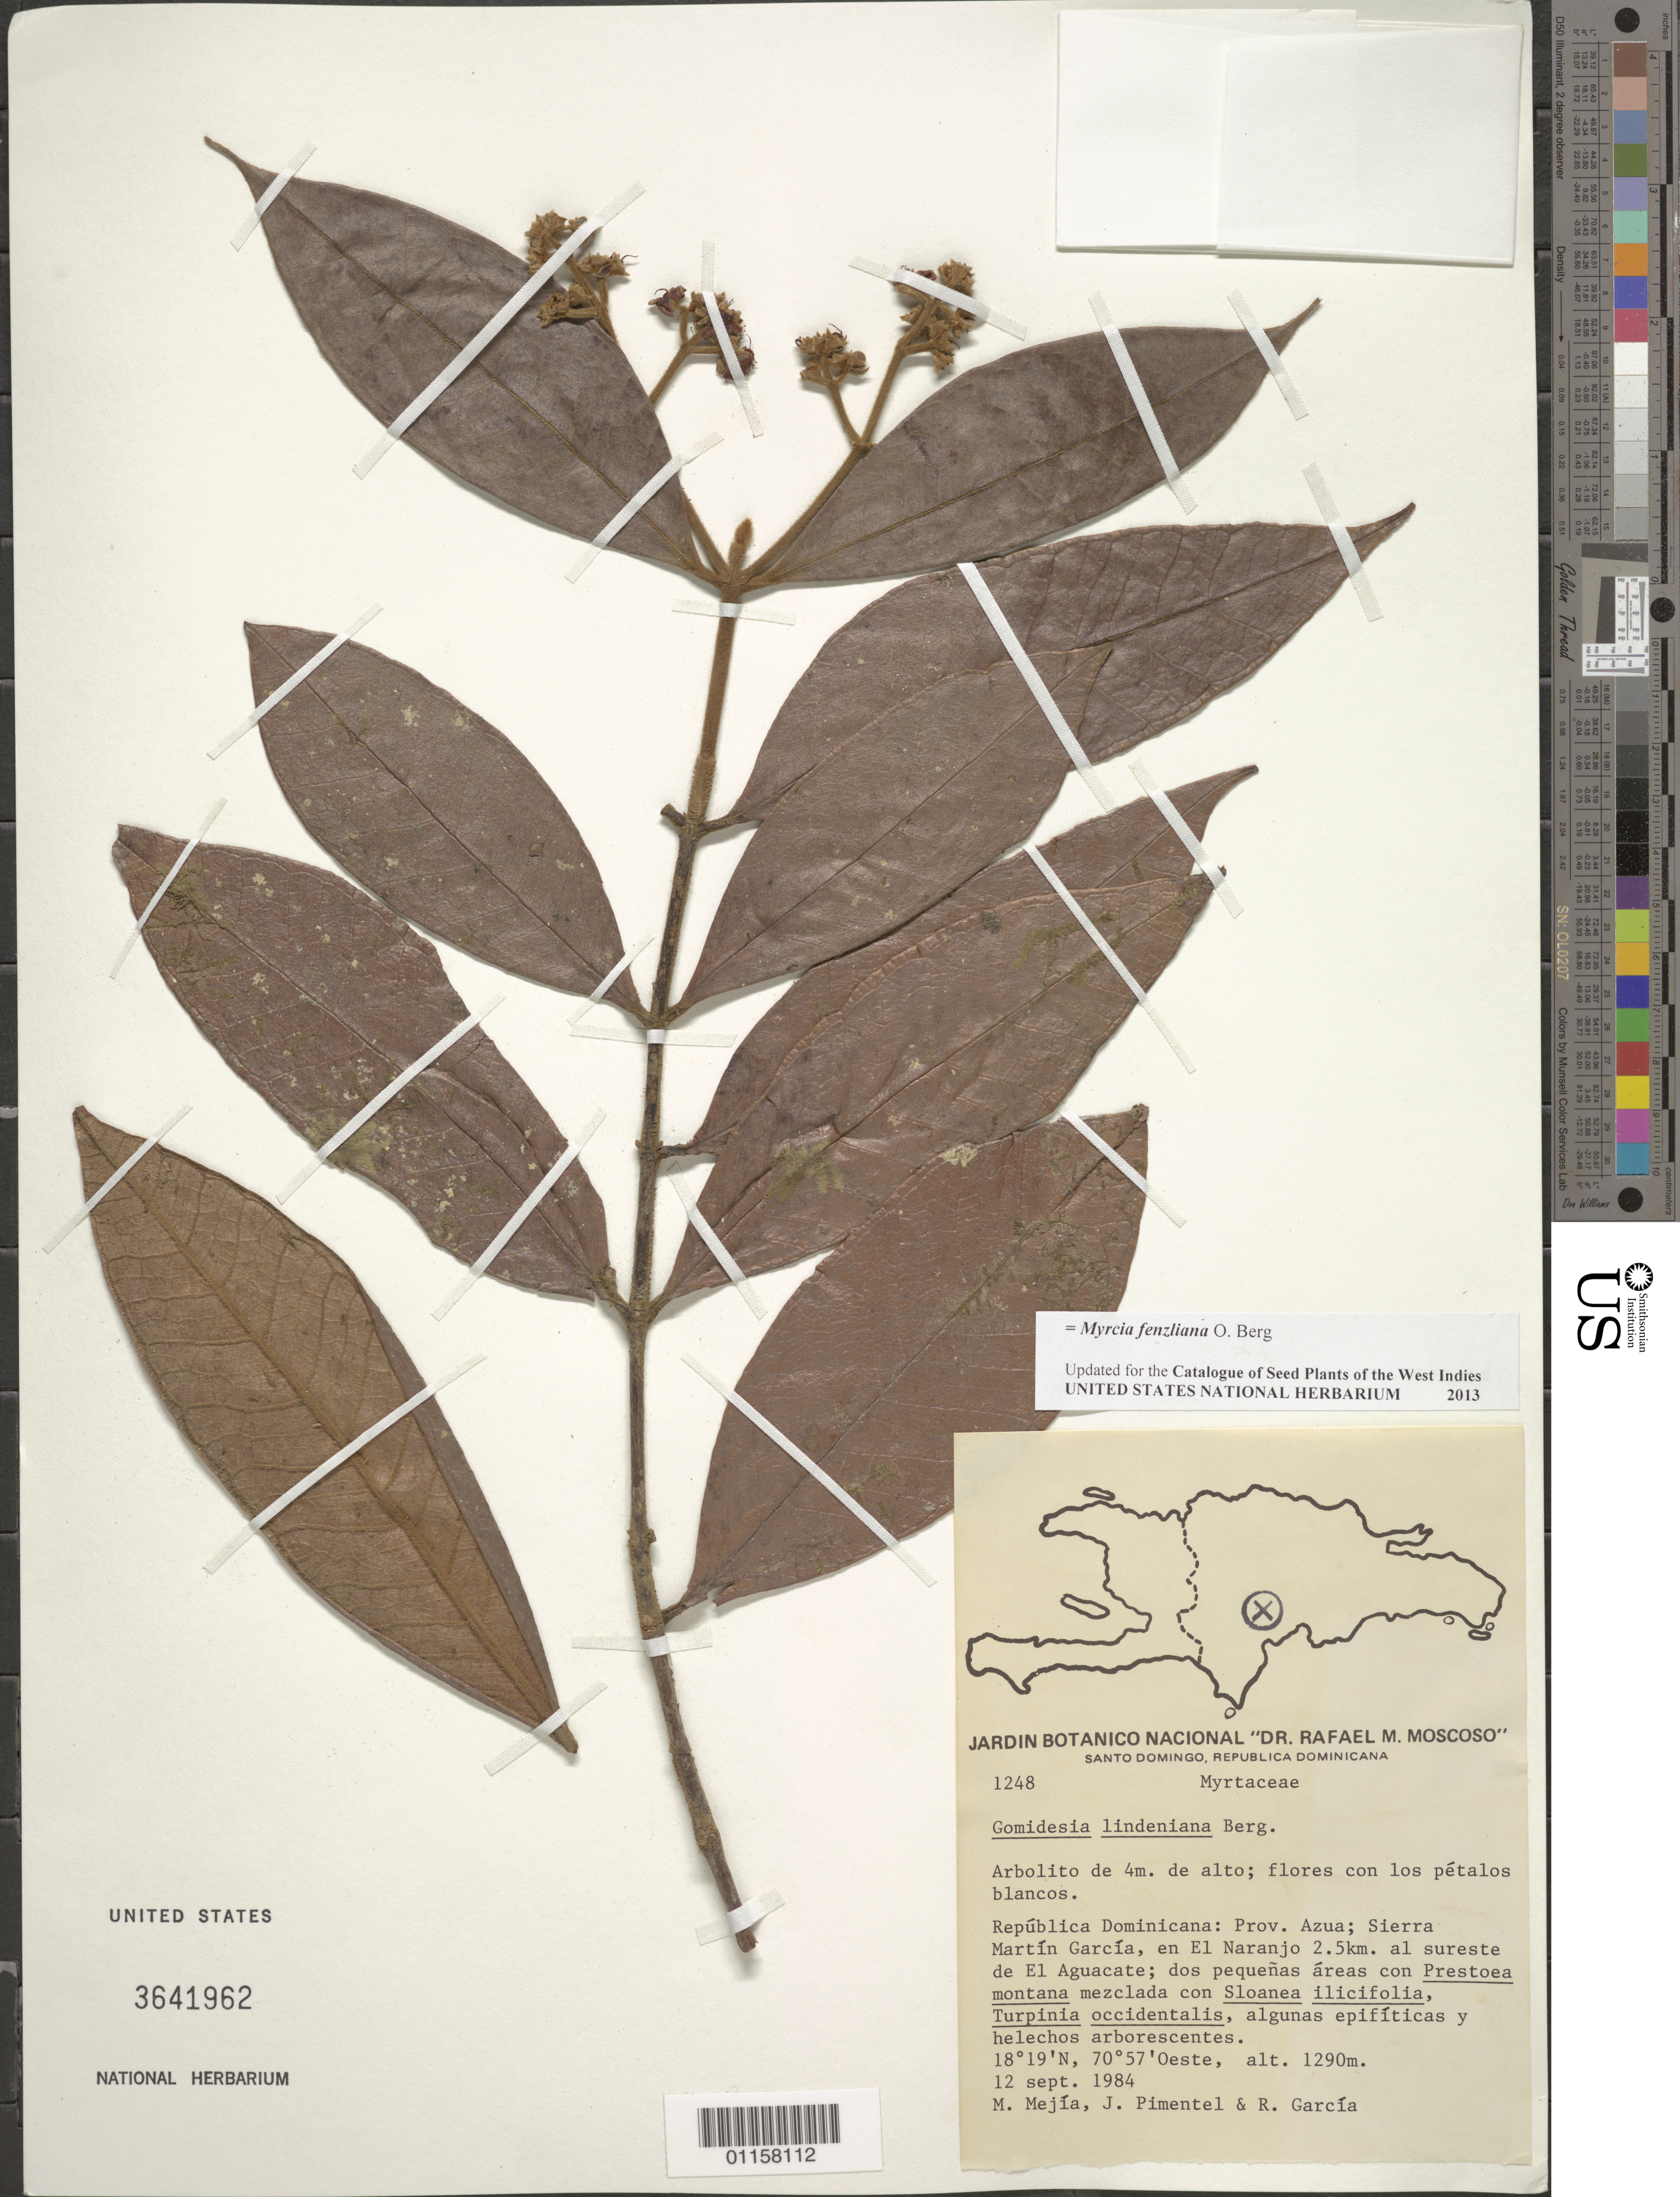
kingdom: Plantae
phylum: Tracheophyta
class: Magnoliopsida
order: Myrtales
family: Myrtaceae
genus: Myrcia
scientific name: Myrcia fenzliana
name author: O. Berg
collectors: M. Mejia, J. Pimentel & R. G. García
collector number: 1248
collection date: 1984-09-12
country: Dominican Republic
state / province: Azua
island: Hispaniola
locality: Sierra Martín García, en El Naranjo 2.5 km al sureste de El Aguacate.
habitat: Dos pequeñas áreas con Prestoea montana mezclada con Sloanea ilicifolia, Turpinia occidentalis, algunas epifíticas y helechos arborescentes.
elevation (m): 1290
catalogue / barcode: US 3641962